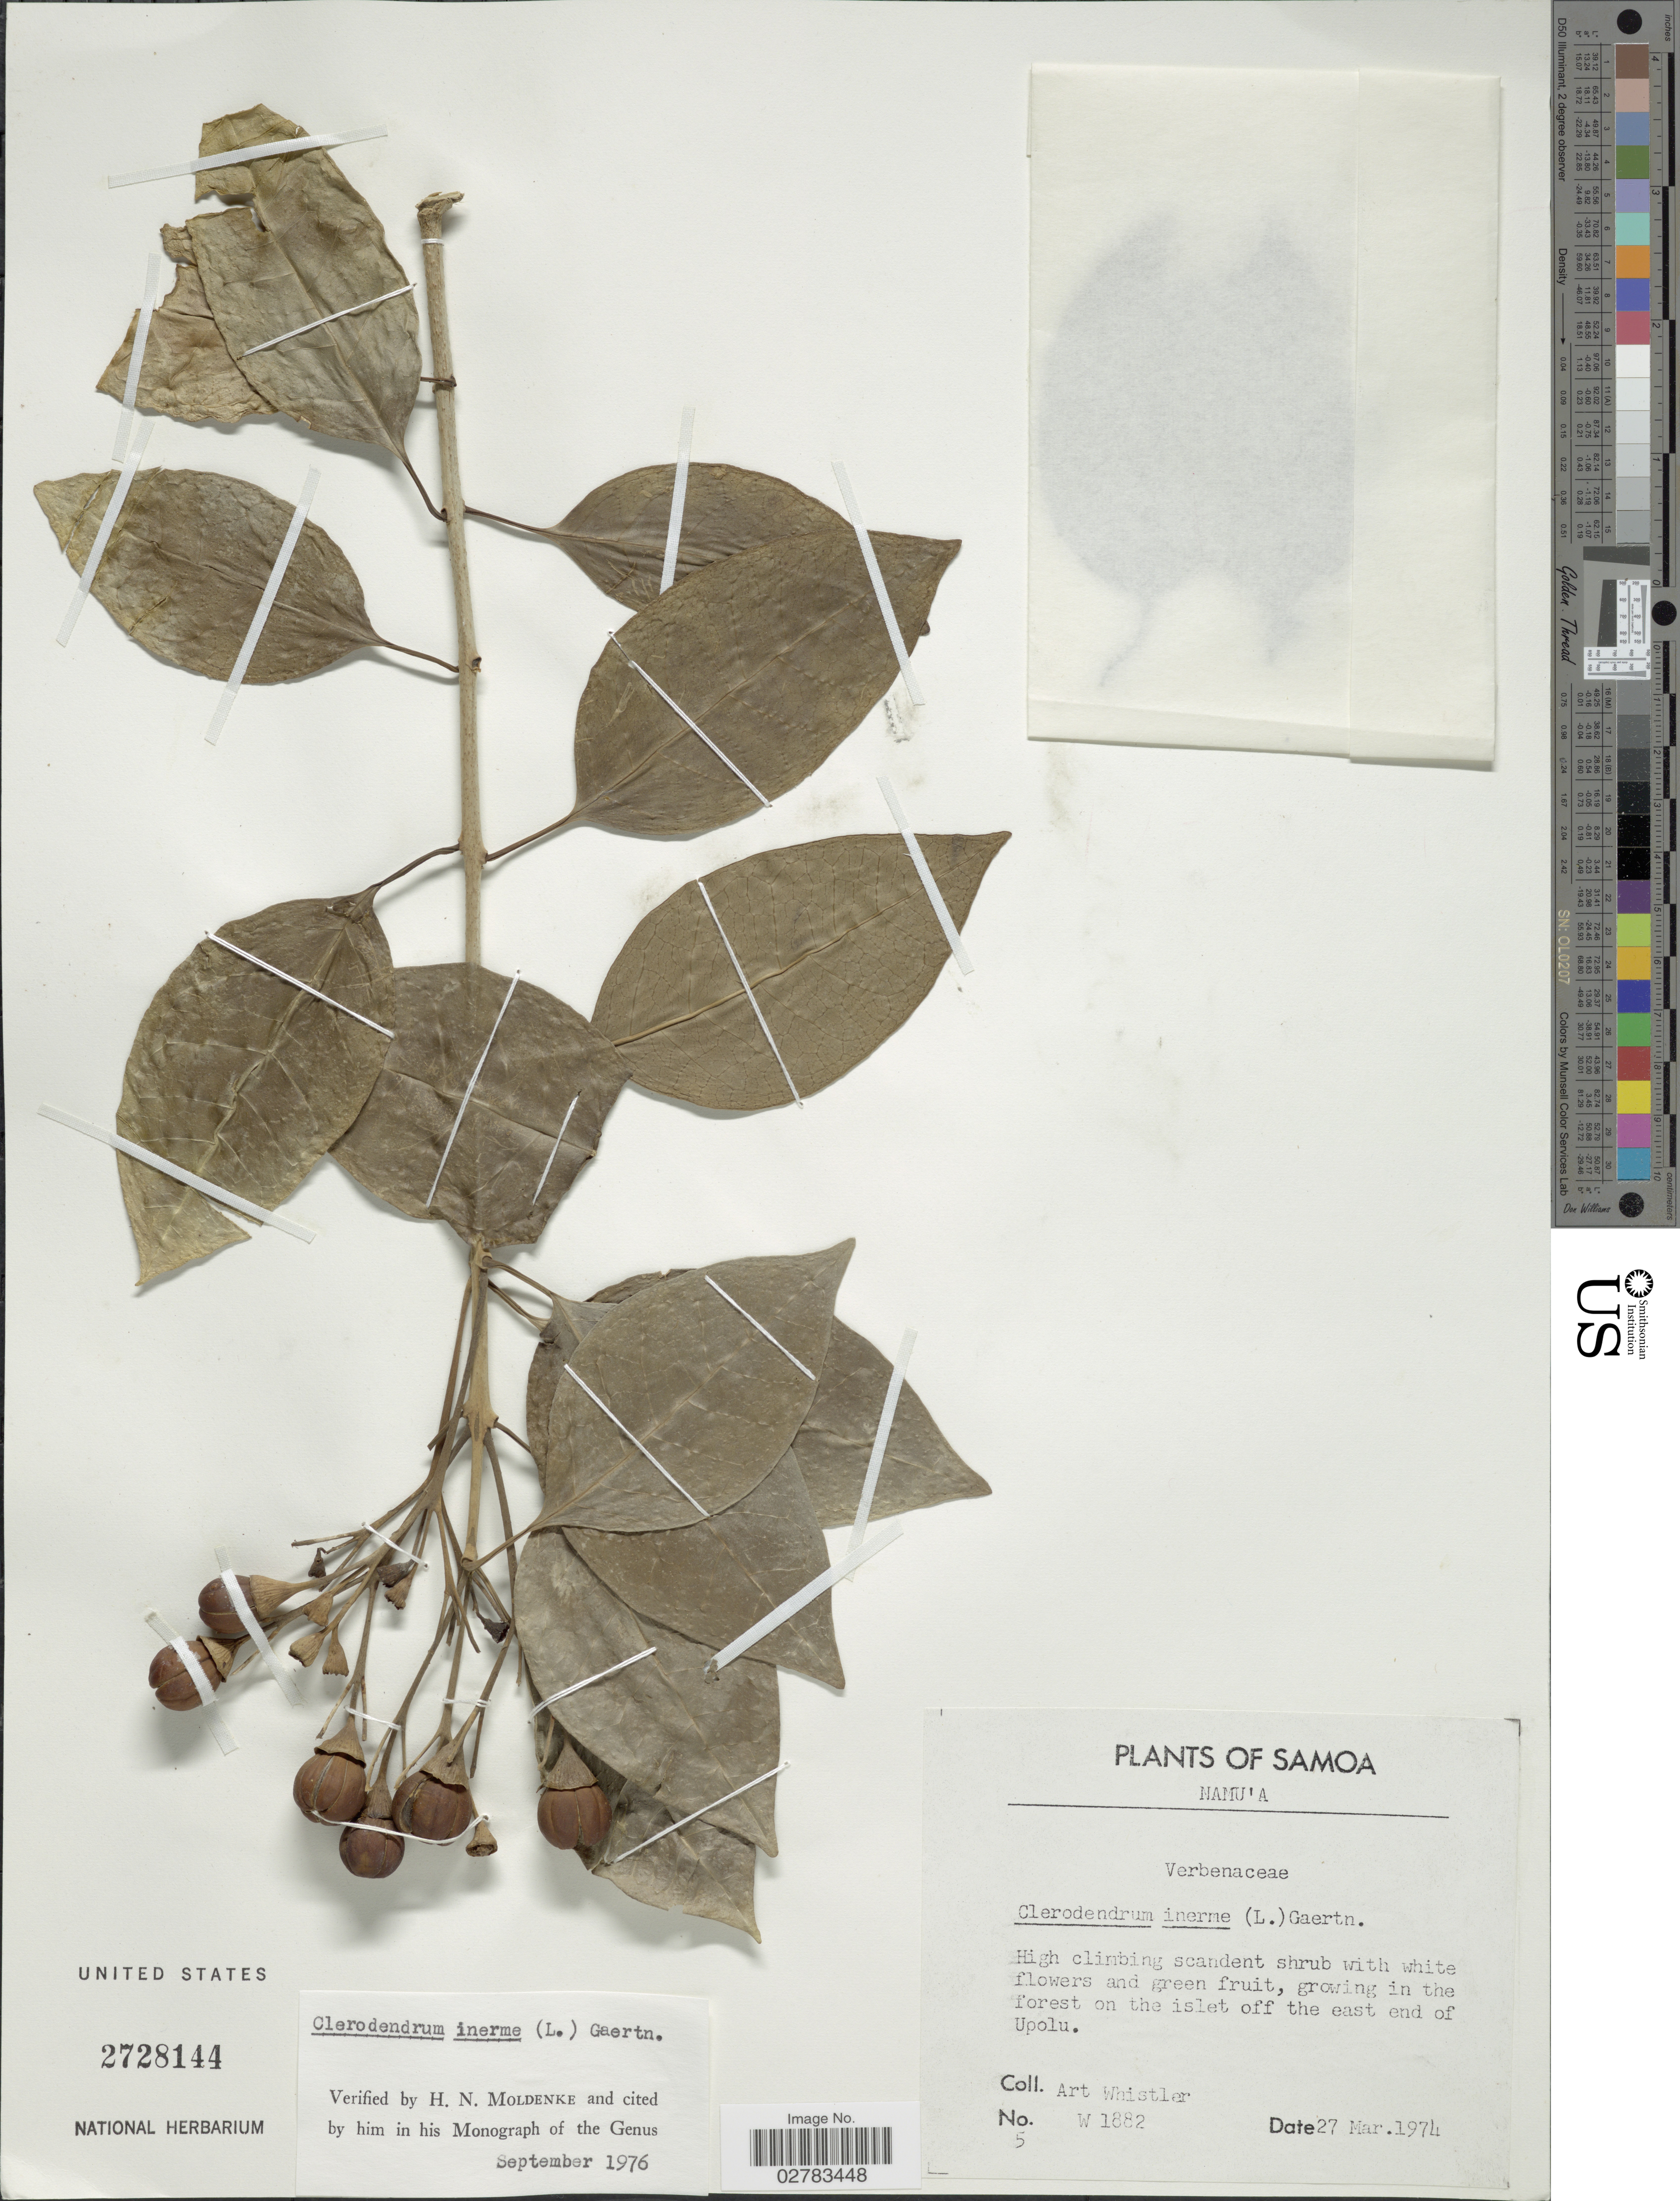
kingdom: Plantae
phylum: Tracheophyta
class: Magnoliopsida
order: Lamiales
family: Lamiaceae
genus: Clerodendrum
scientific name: Clerodendrum inerme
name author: (L.) Gaertn.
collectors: A. Whistler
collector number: W 1882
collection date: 1974-03-27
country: Samoa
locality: Samoa, Namu'a, growing in the forest on the islet off the east end of Upolu.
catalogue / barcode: US 2728144